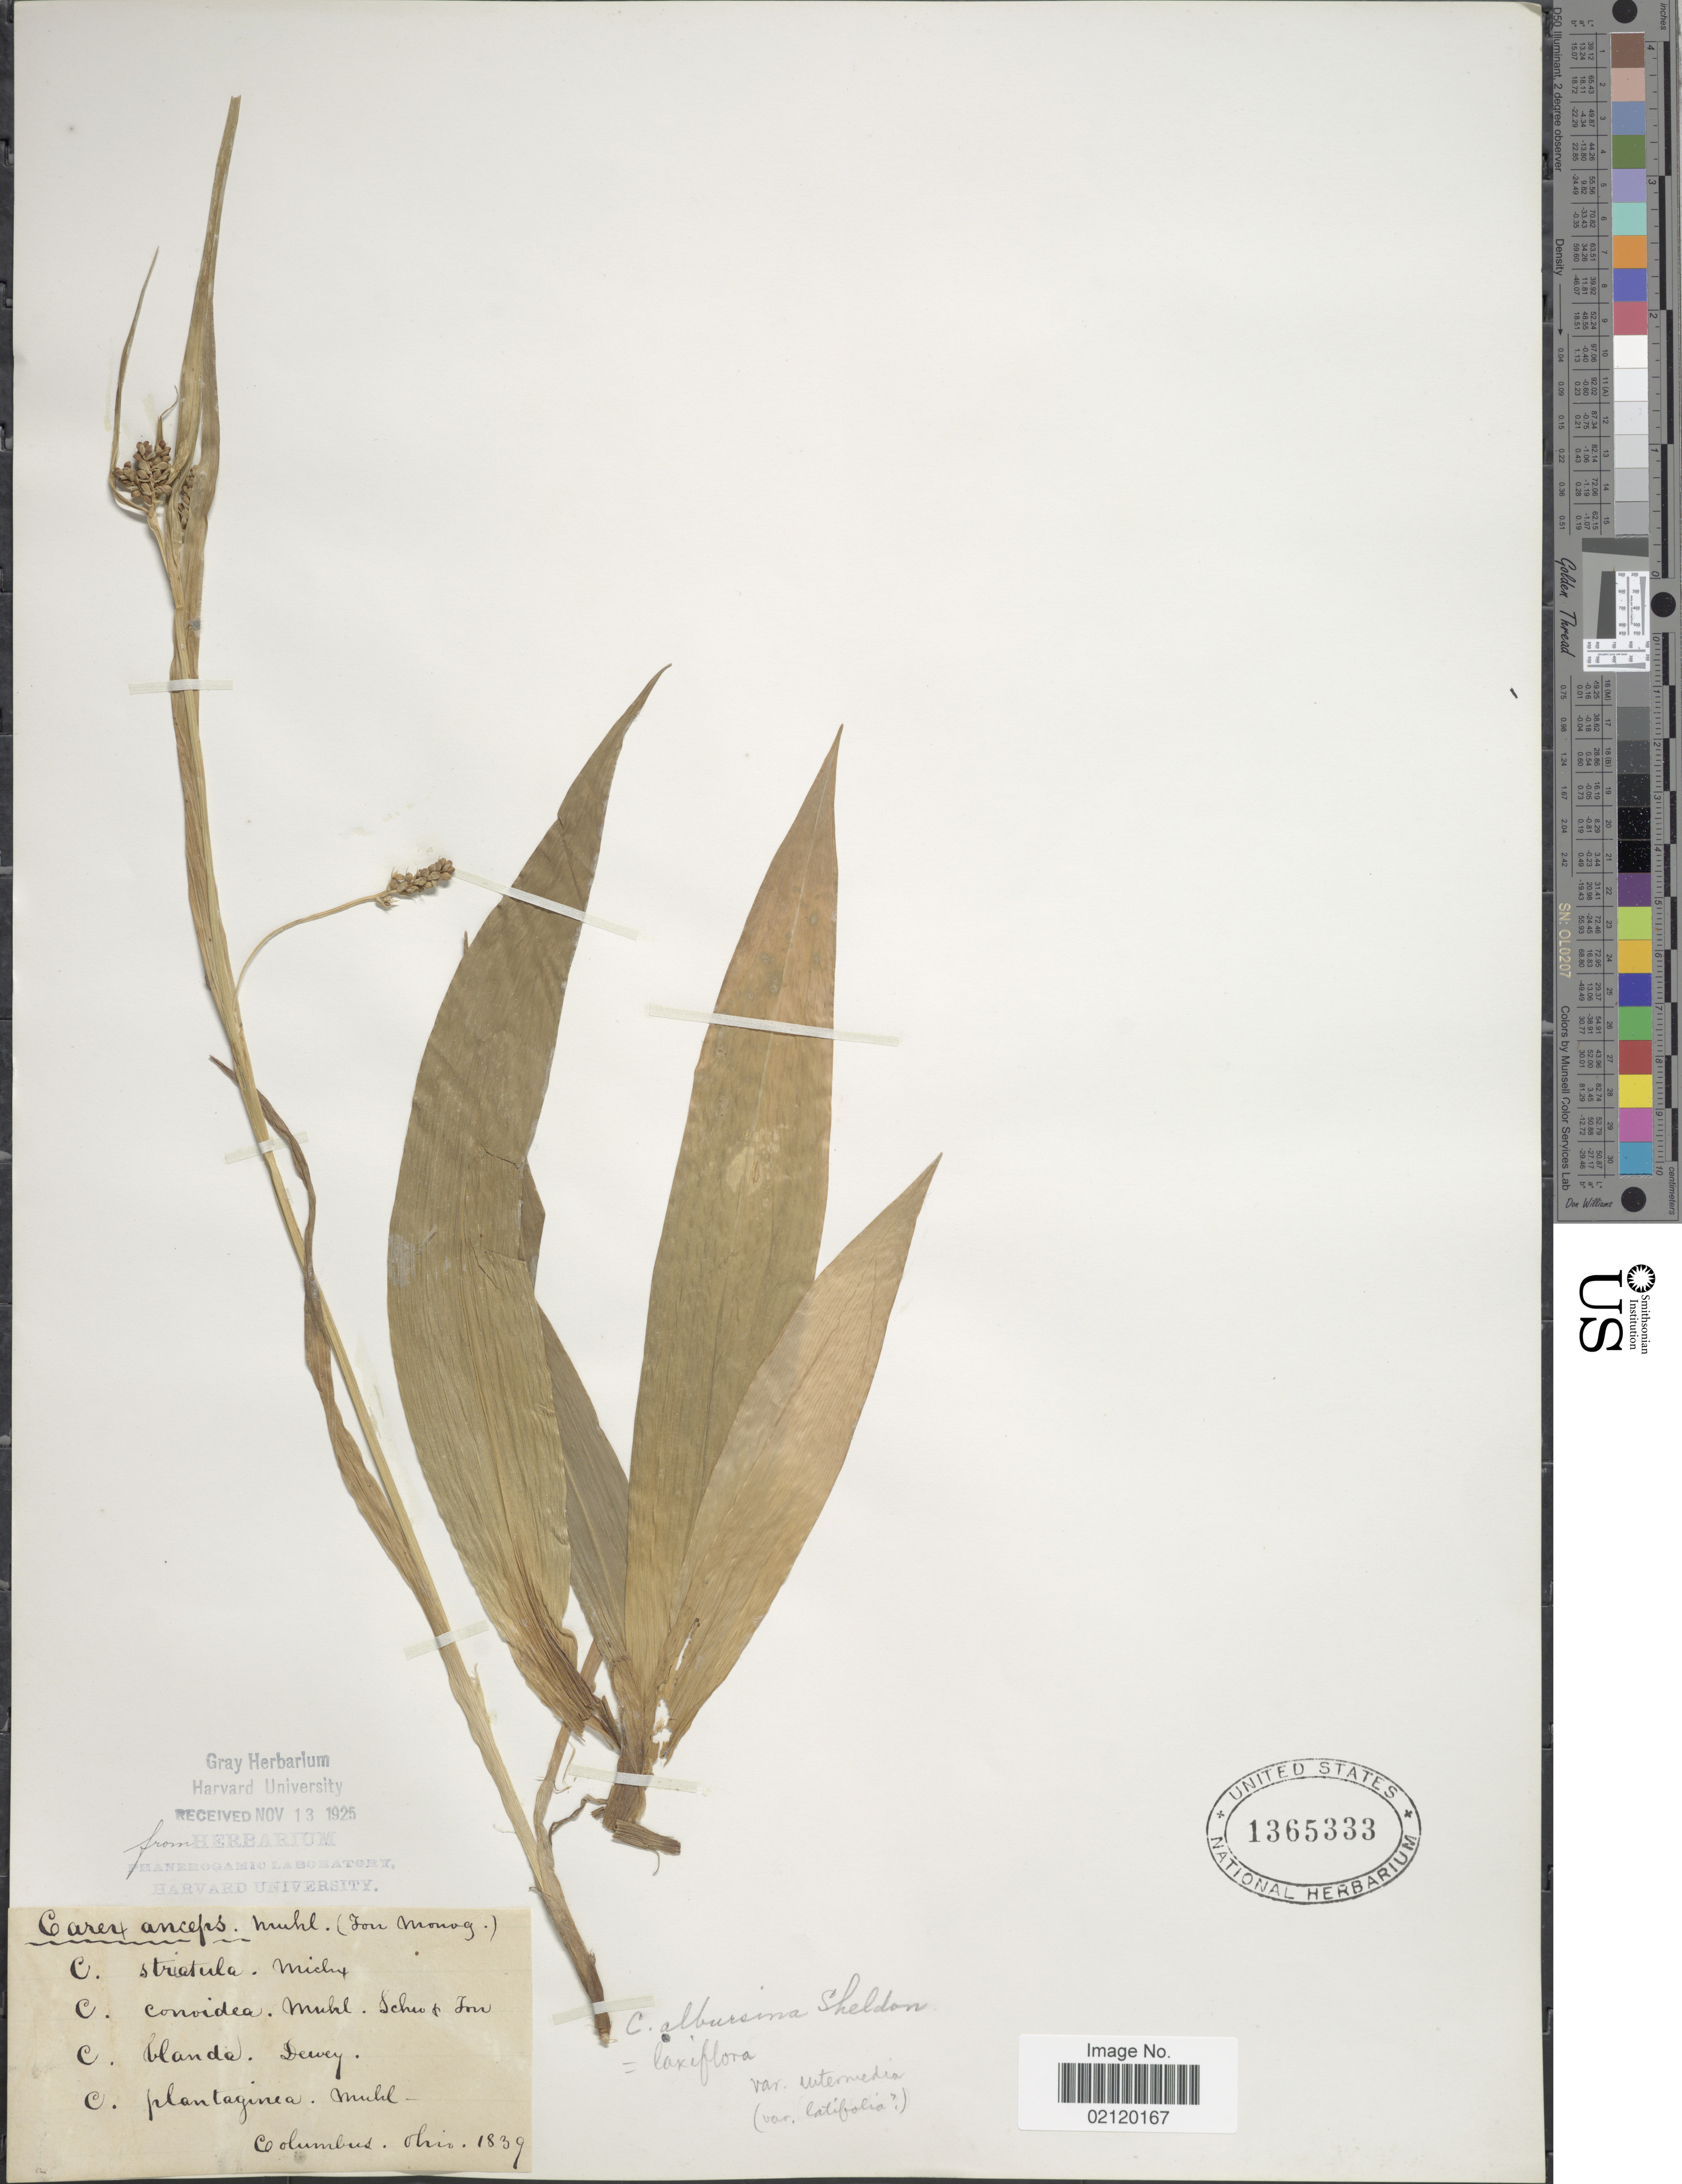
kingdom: Plantae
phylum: Tracheophyta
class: Liliopsida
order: Poales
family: Cyperaceae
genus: Carex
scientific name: Carex laxiflora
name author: Lam.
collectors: T. Morong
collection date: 1839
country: United States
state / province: Ohio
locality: Columbus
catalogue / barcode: US 1365333